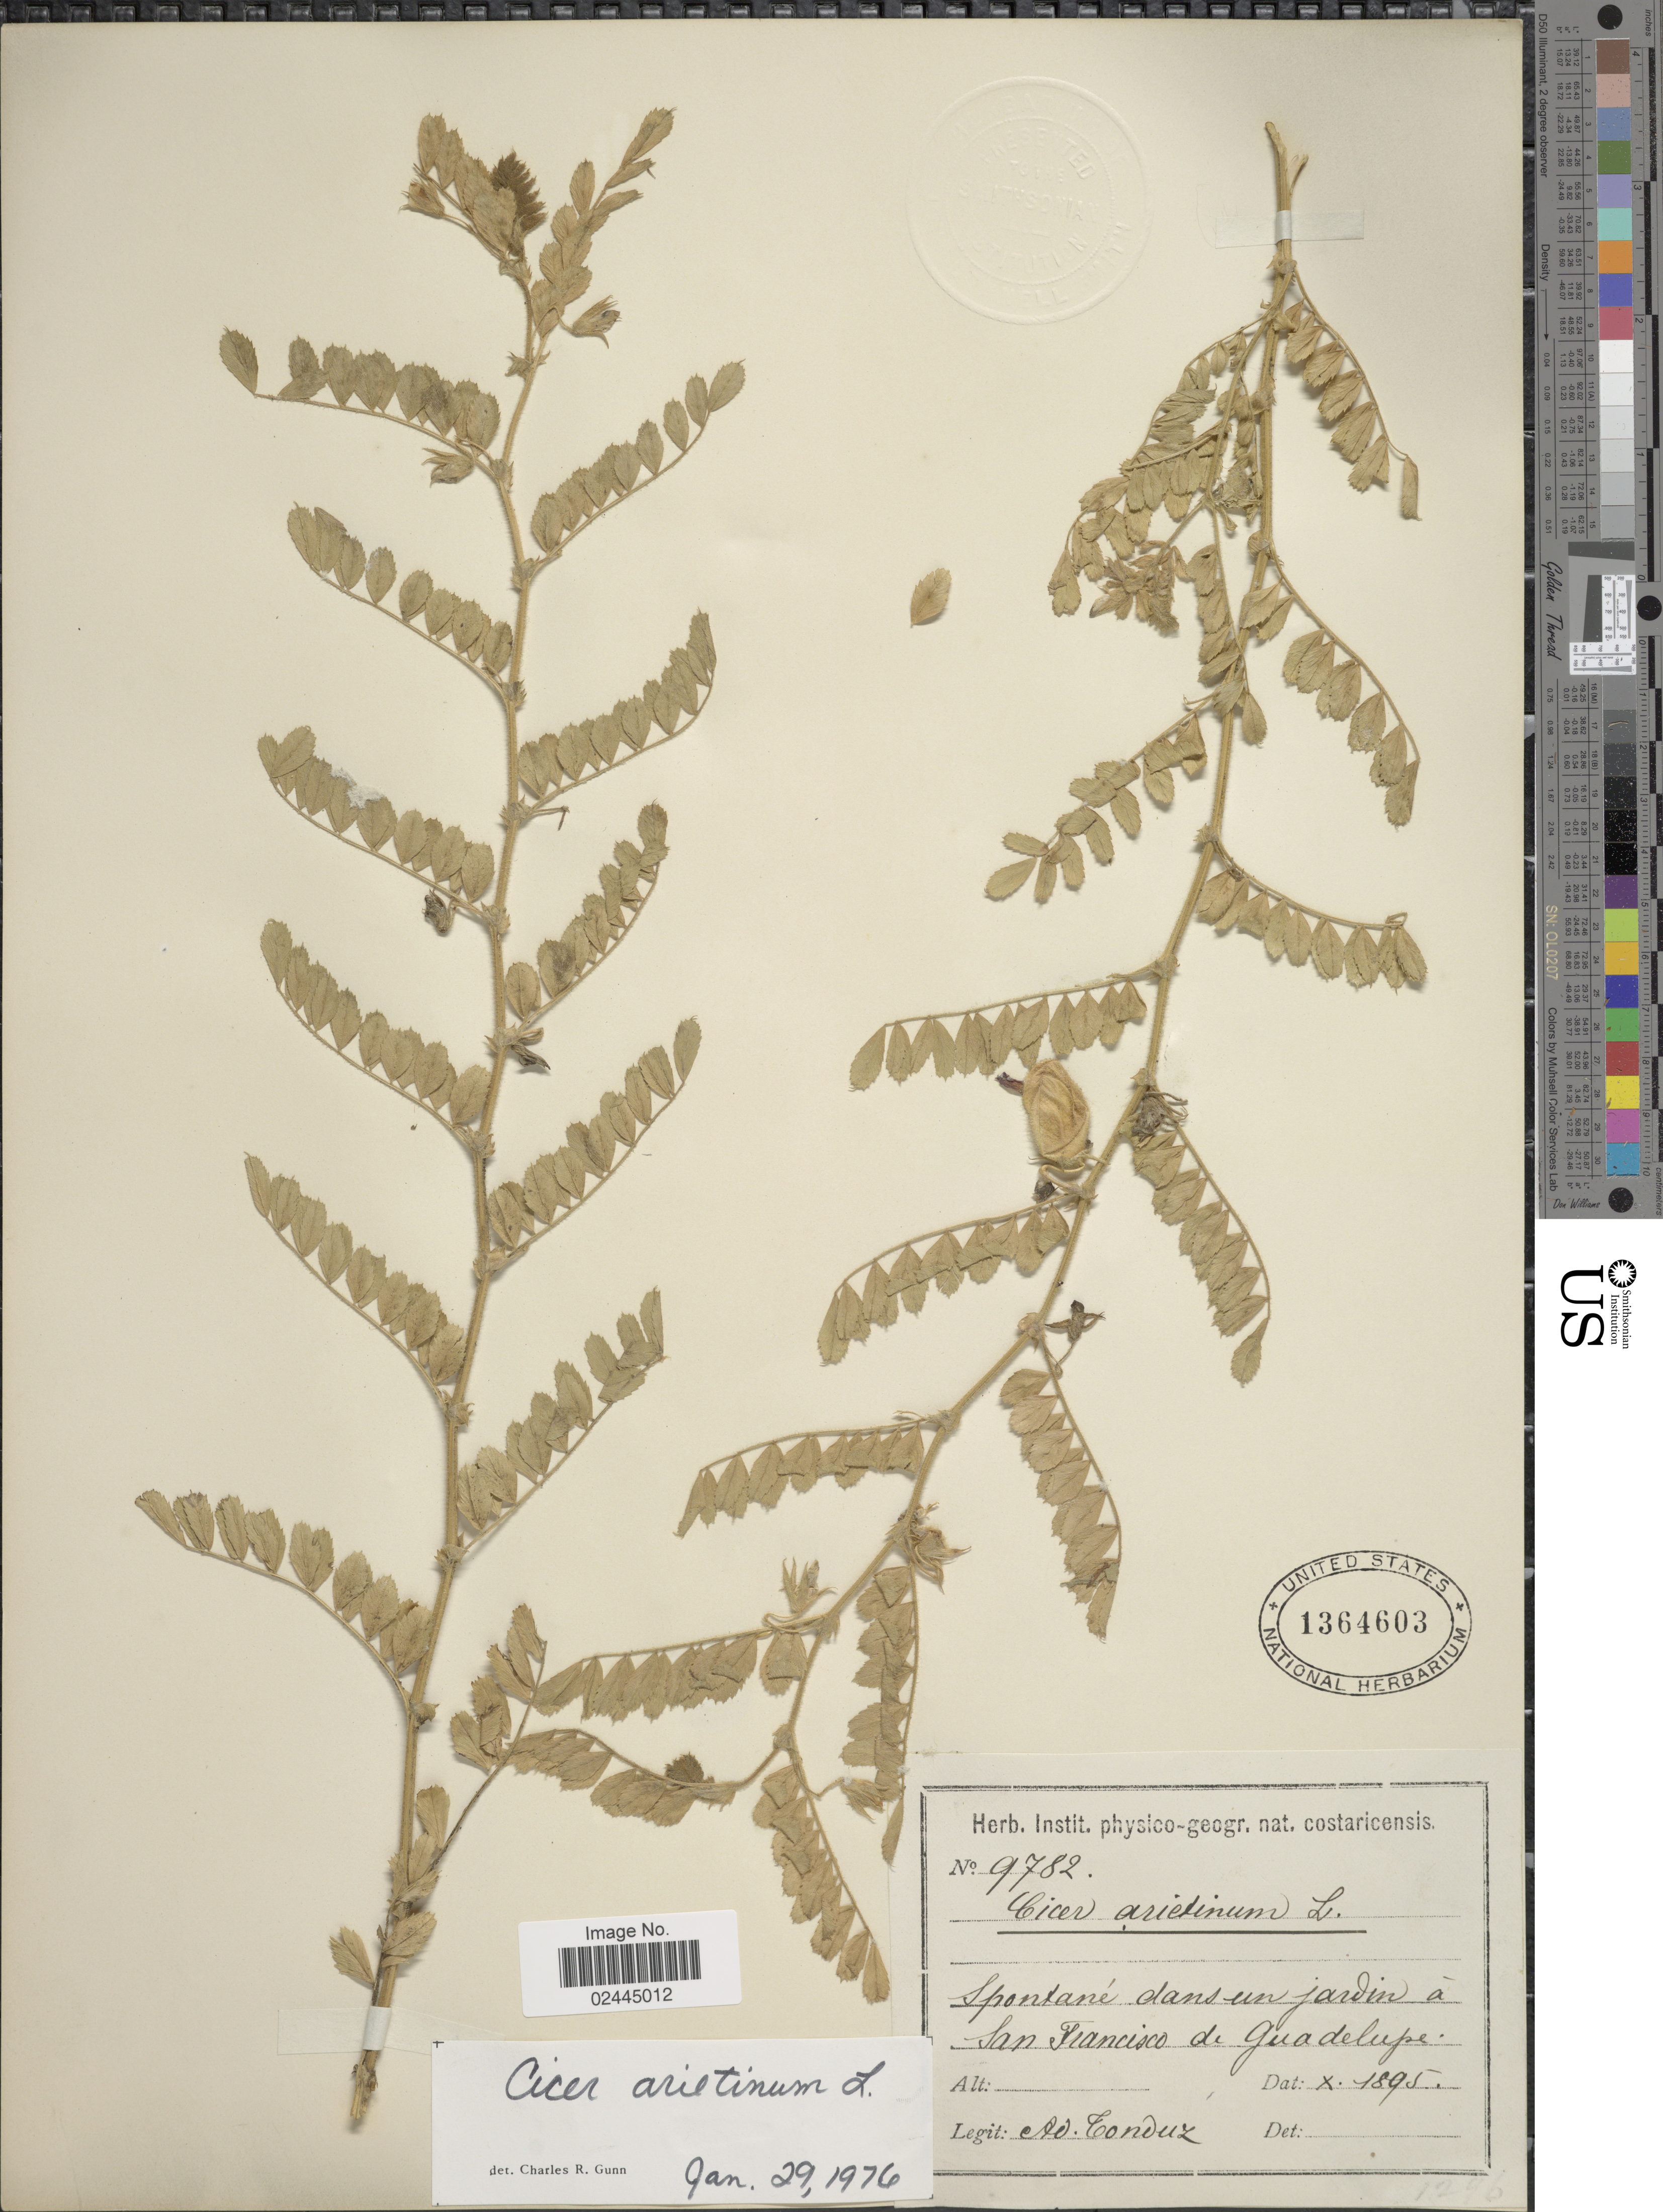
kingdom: Plantae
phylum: Tracheophyta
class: Magnoliopsida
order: Fabales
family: Fabaceae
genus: Cicer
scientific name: Cicer arietinum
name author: L.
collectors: A. Tonduz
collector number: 9782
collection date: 1895-10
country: Mexico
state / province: Baja California Norte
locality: Spontane dans un jardin a San Francisco de Guadelupe.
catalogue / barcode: US 1364603